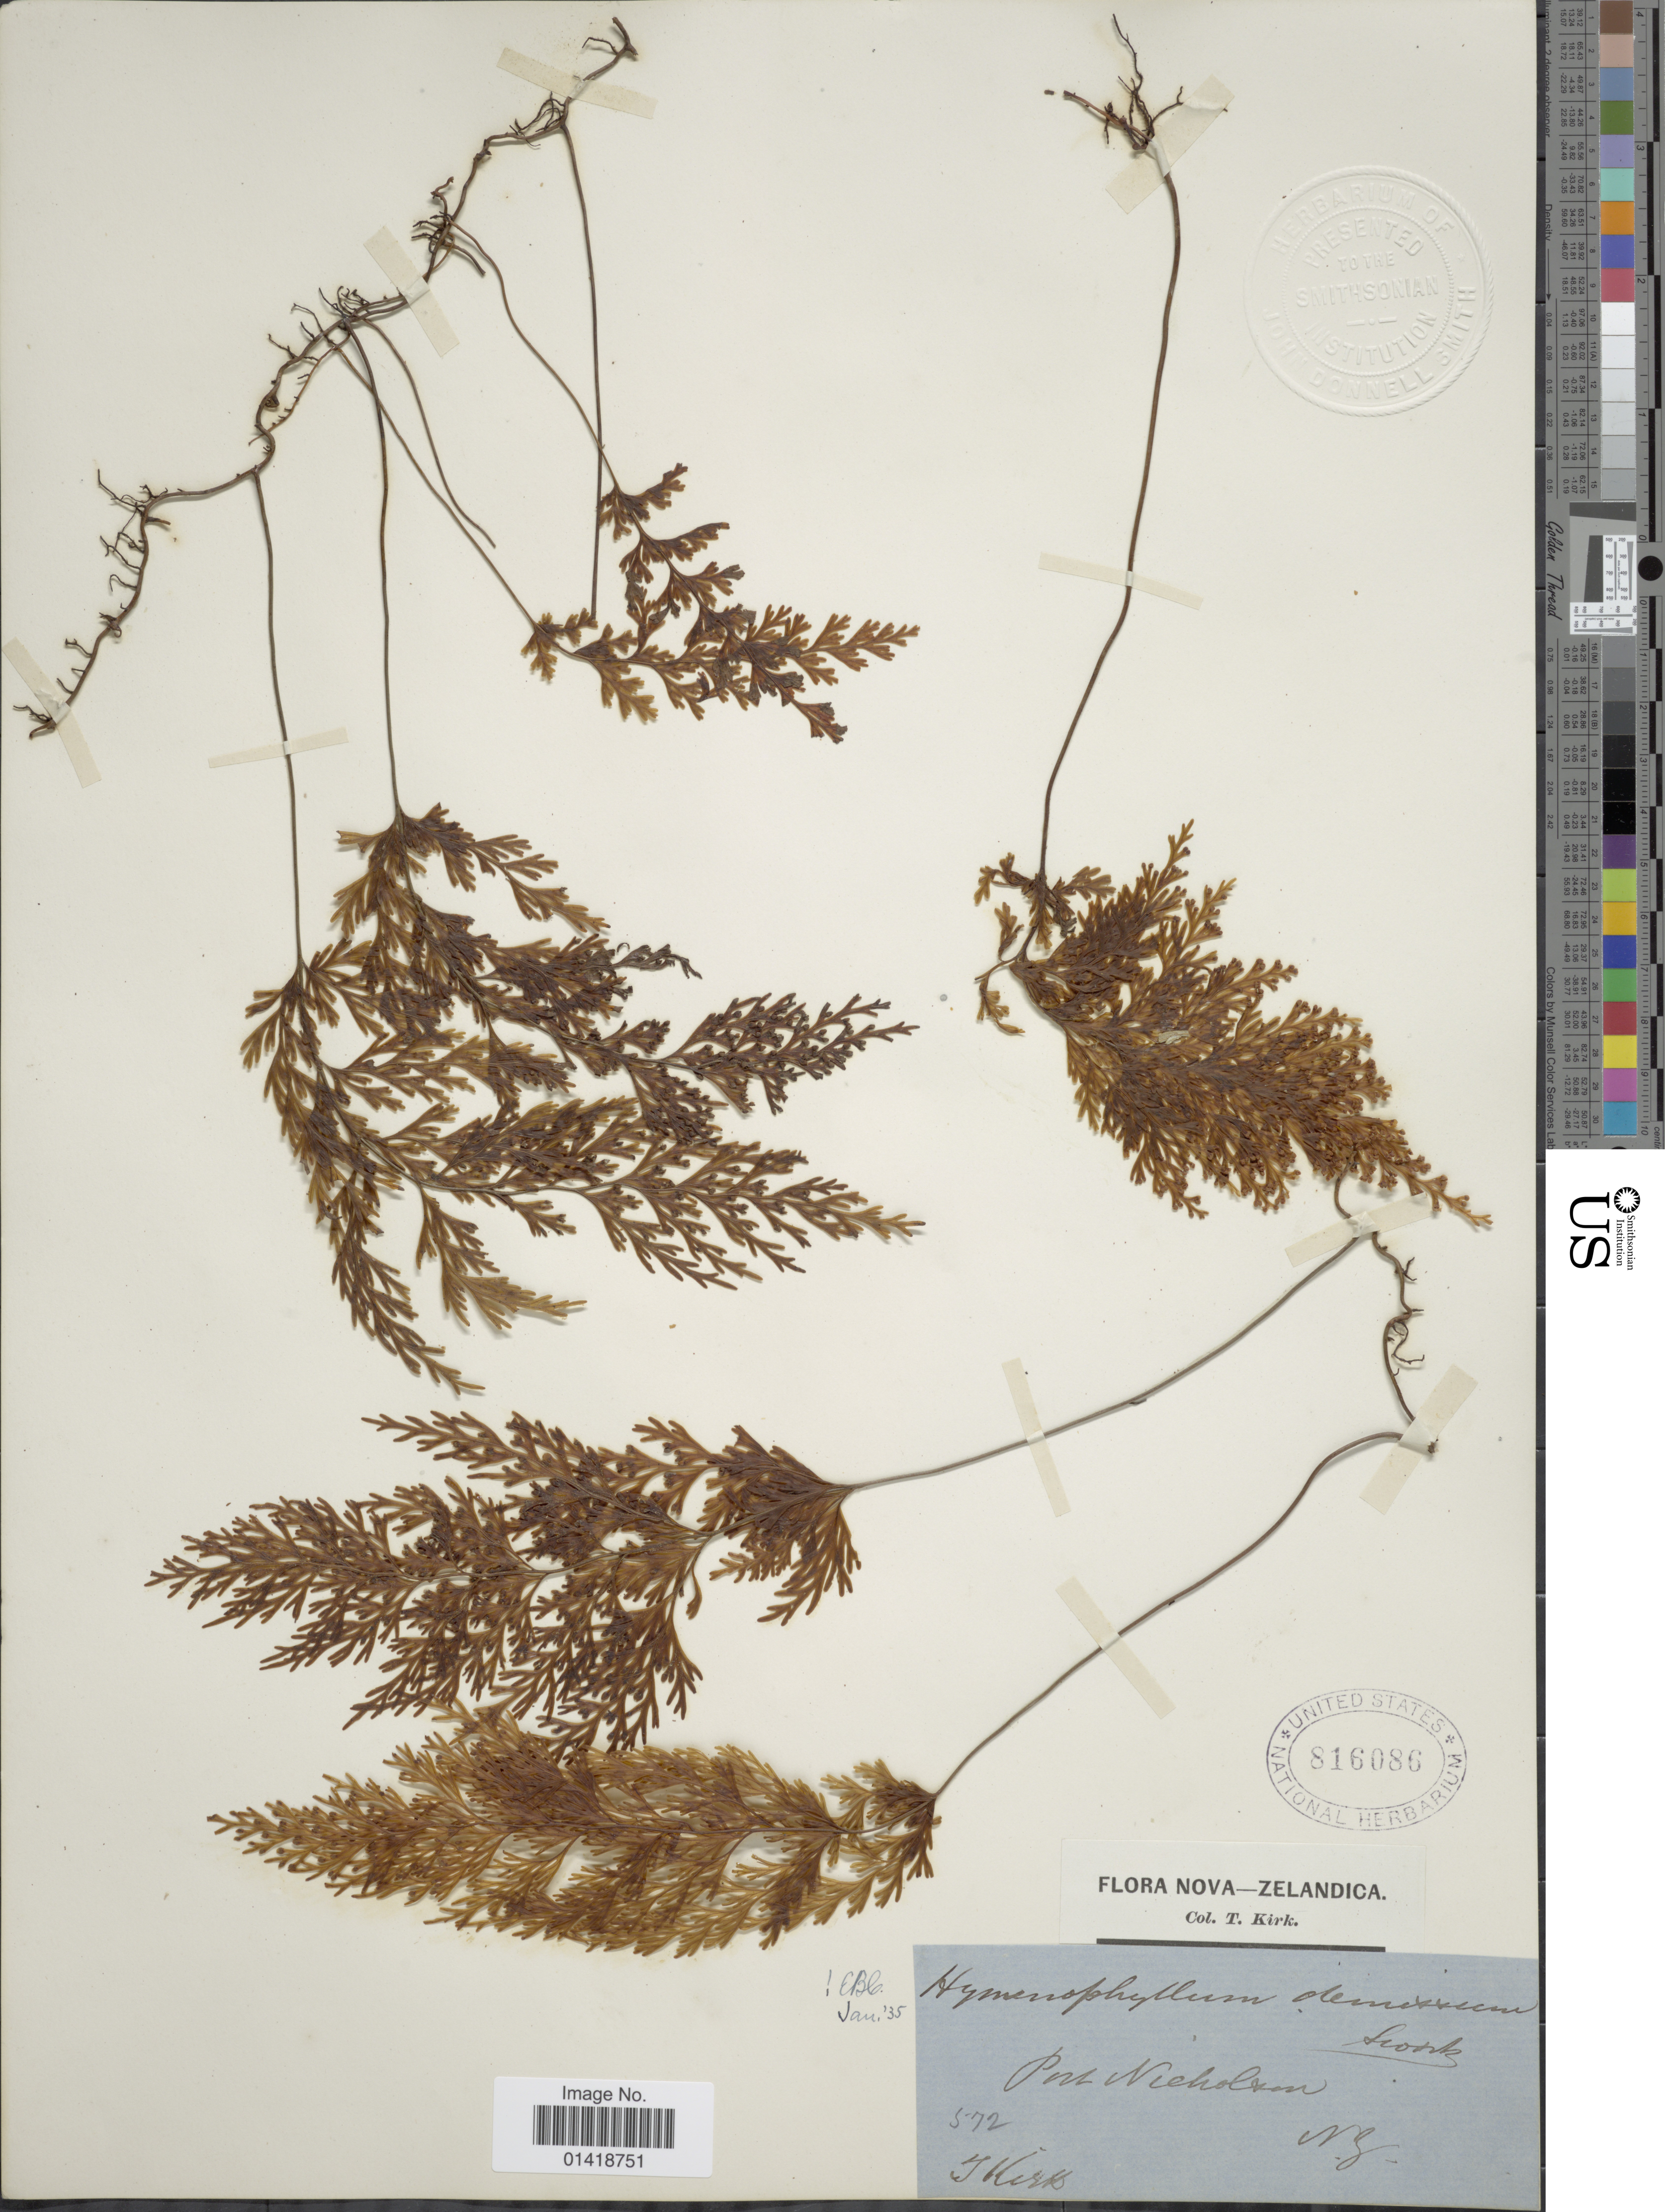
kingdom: Plantae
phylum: Tracheophyta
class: Polypodiopsida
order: Hymenophyllales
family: Hymenophyllaceae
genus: Hymenophyllum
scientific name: Hymenophyllum demissum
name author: Sw.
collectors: T. Kirk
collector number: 572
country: New Zealand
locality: Port Nicholson N.Z.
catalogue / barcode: US 816086